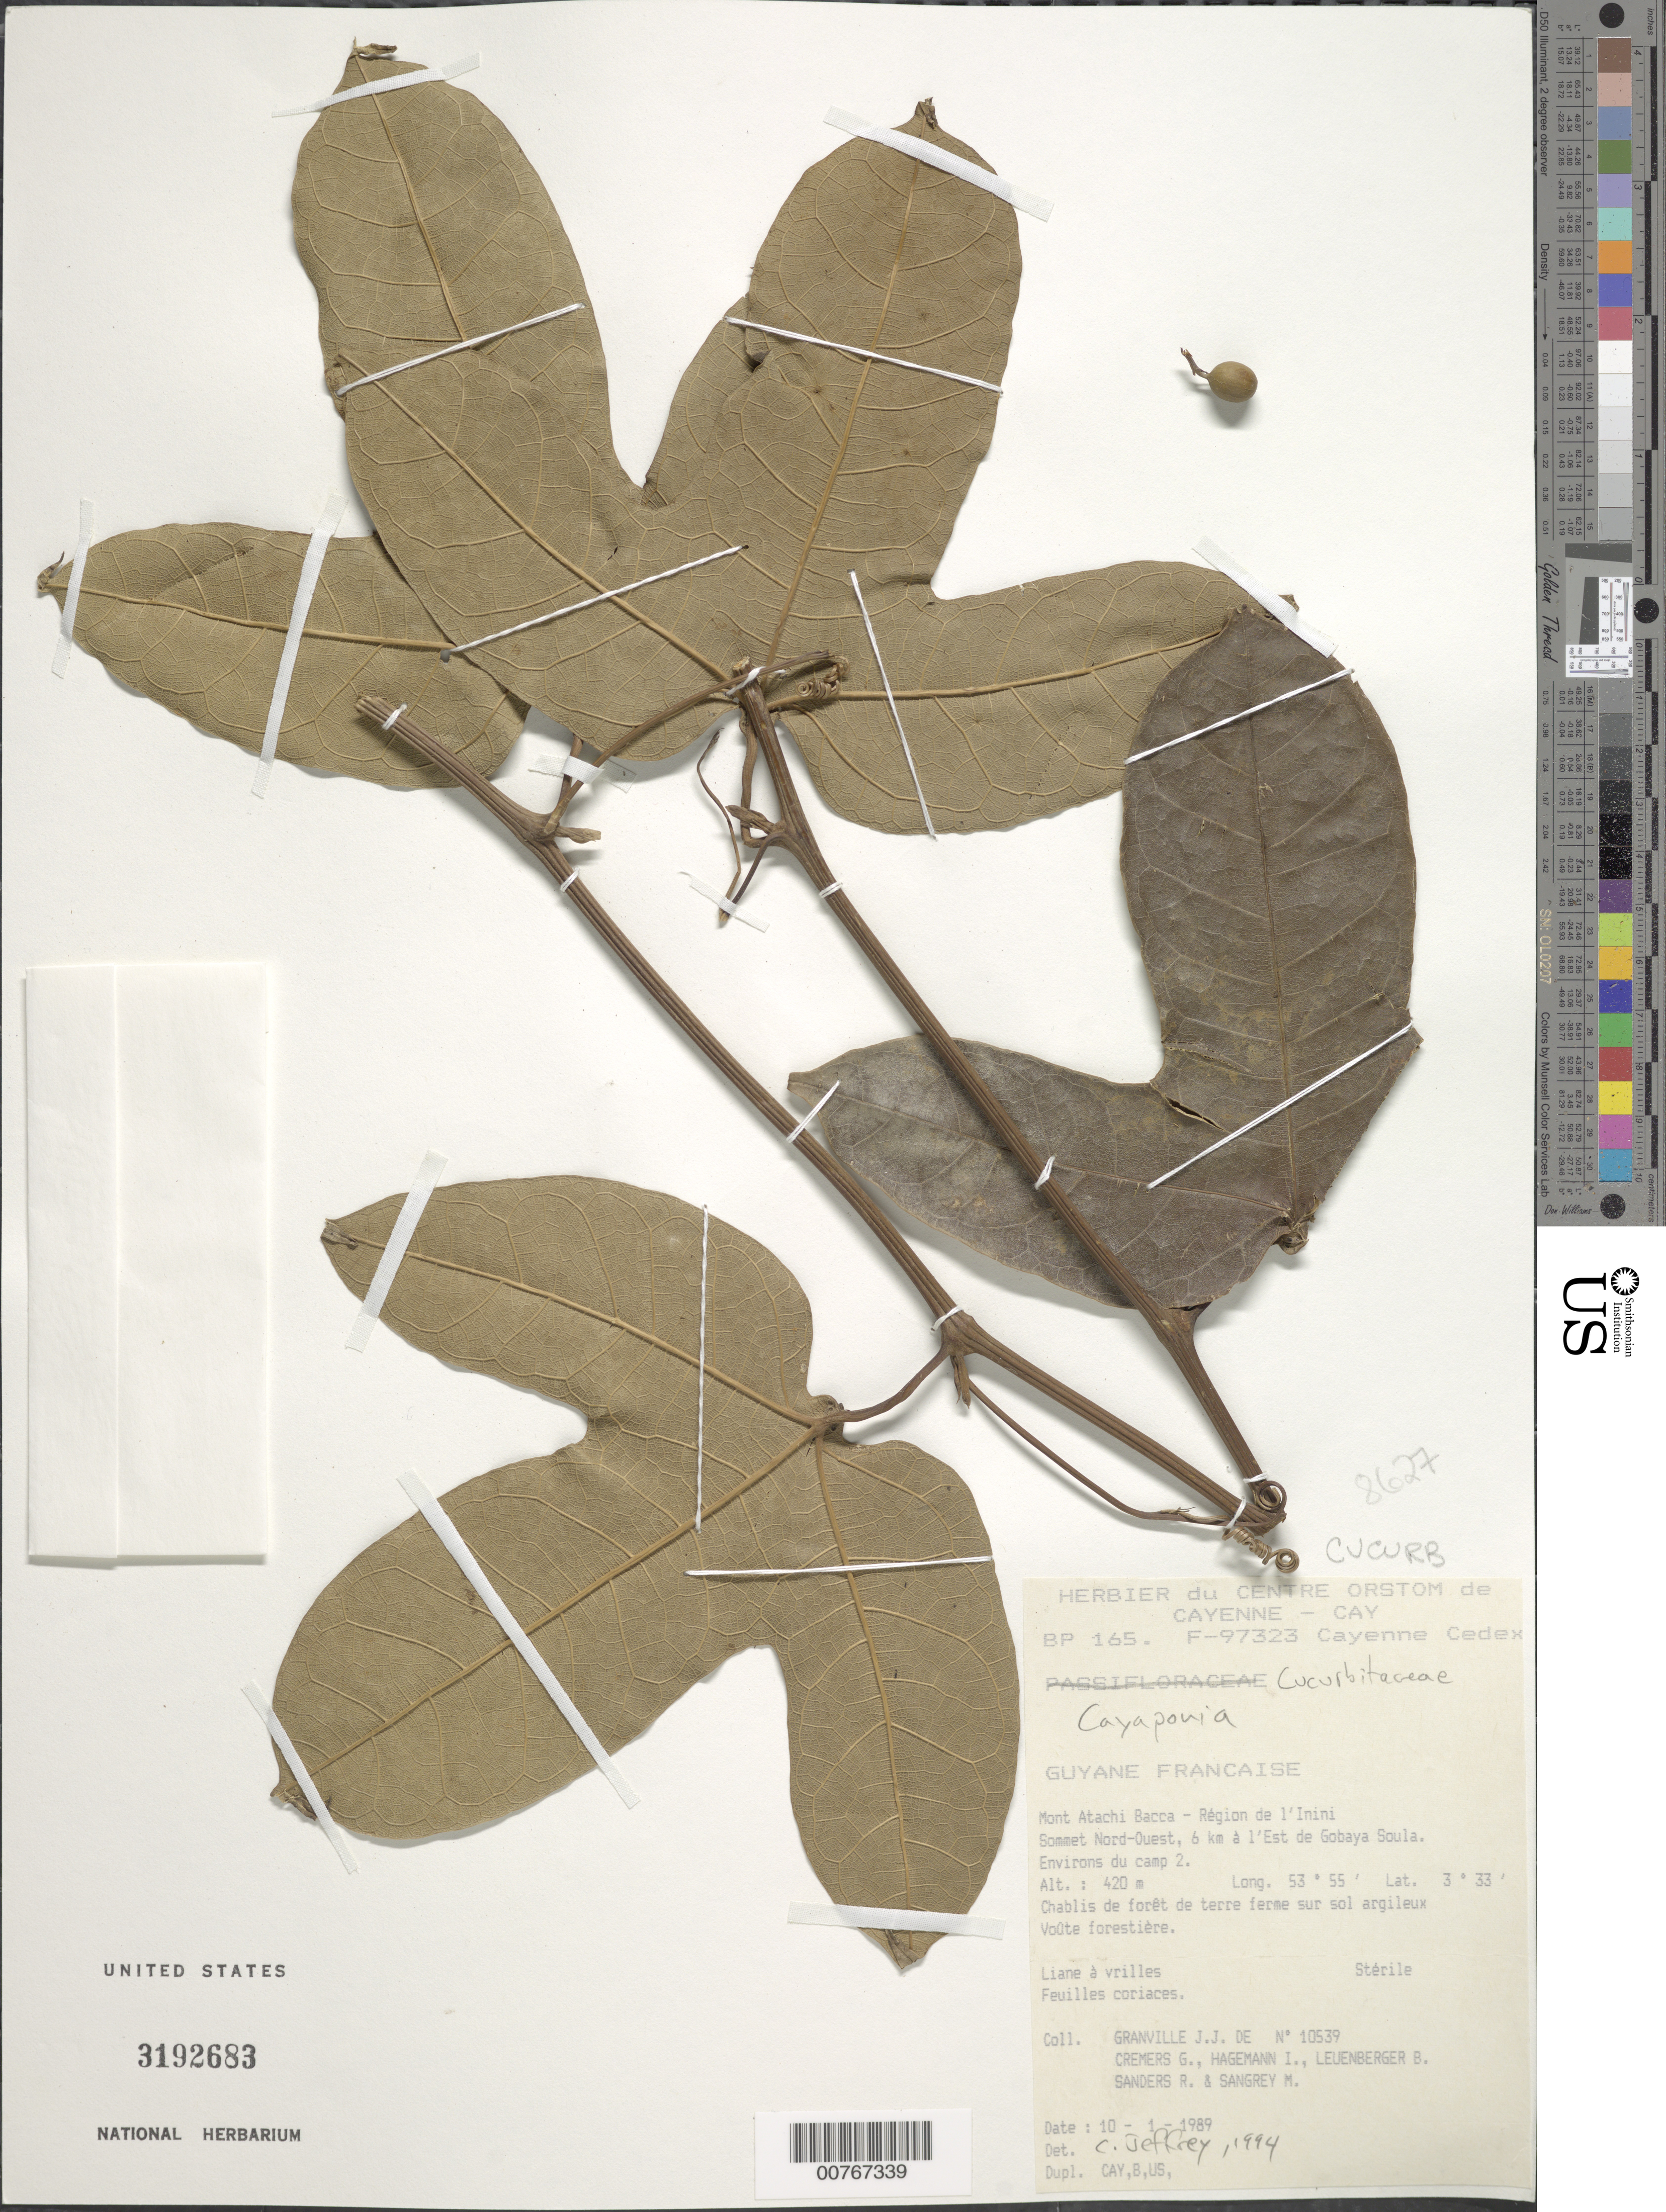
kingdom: Plantae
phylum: Tracheophyta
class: Magnoliopsida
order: Cucurbitales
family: Cucurbitaceae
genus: Cayaponia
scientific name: Cayaponia granatensis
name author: Cogn.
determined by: Nee, Michael H.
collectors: J.-J. de Granville, G. Cremers, J. Hagemann, B. E. Leuenberger & M. S. Sangrey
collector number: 10539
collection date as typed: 10-Jan-89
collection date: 1989-01-10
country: French Guiana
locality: Mont Atachi Bacca, région de l'Inini, sommet Nord-Ouest, 6 km à l'Est de Gobaya Soula. Env. du camp 2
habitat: Chablis de forêt de terre ferme sur sol argileux, Voute forestiere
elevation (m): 420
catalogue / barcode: US 3192683